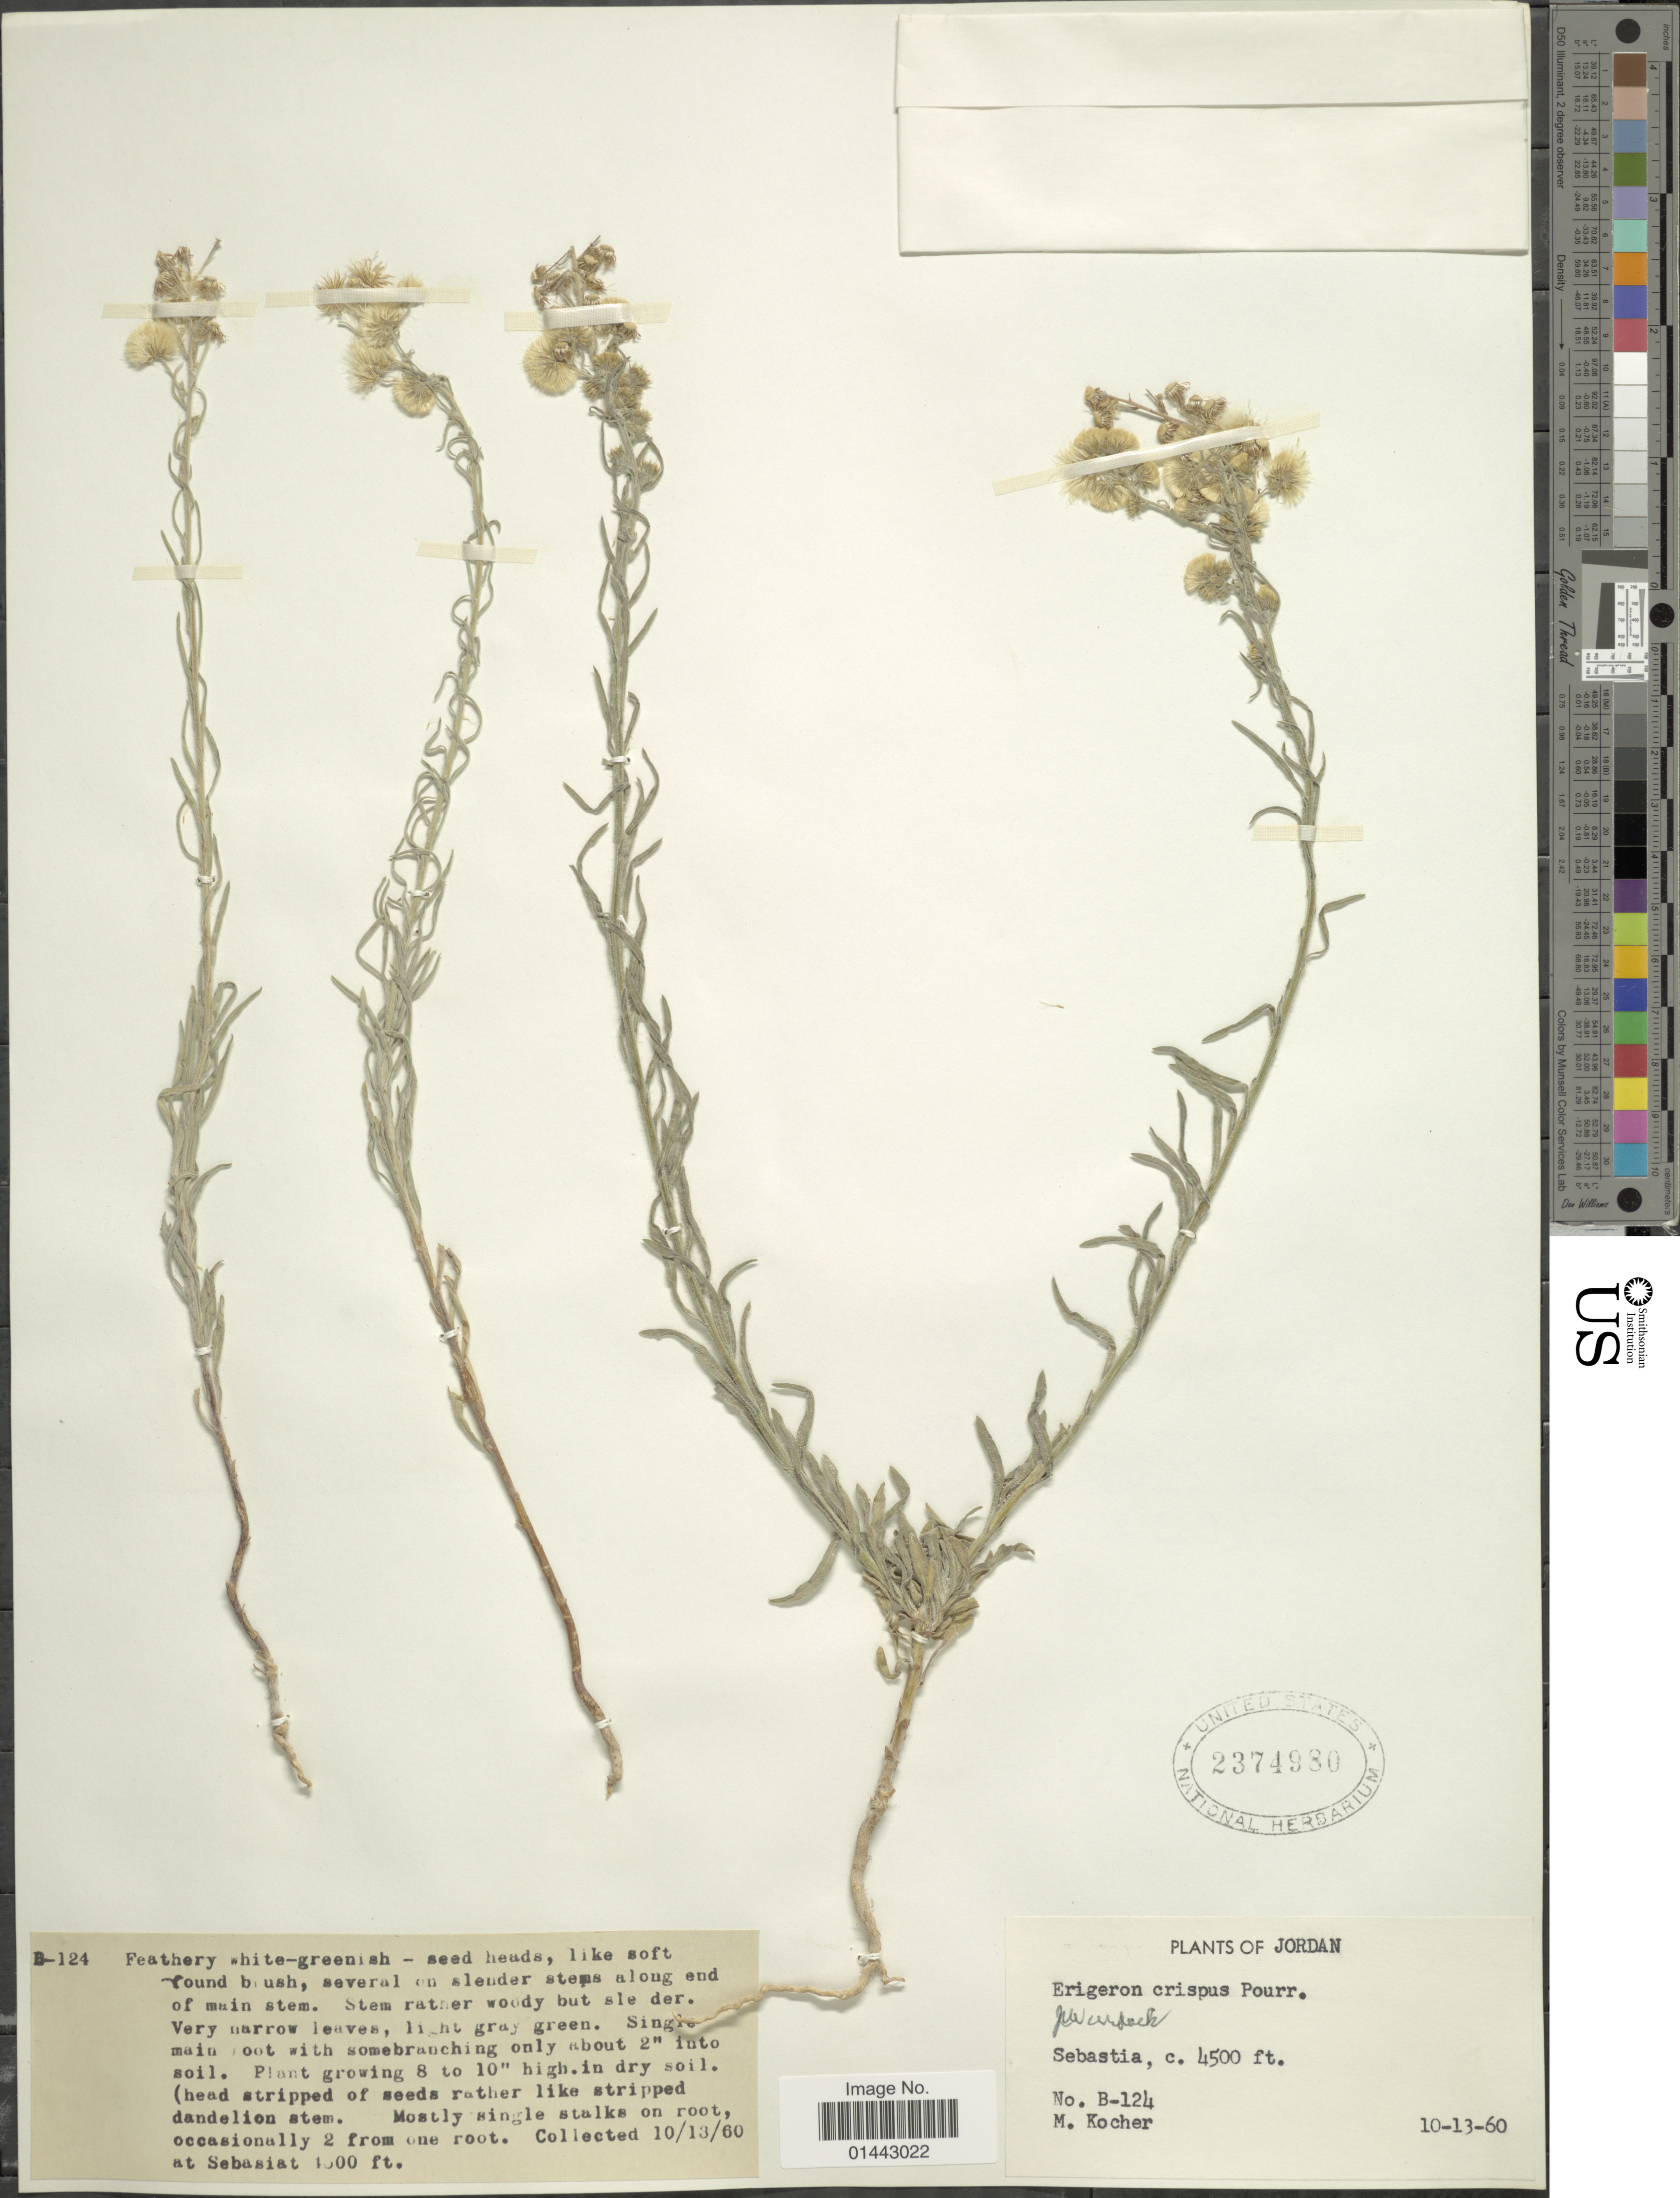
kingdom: Plantae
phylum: Tracheophyta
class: Magnoliopsida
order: Asterales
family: Asteraceae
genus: Erigeron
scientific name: Erigeron crispus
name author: Pourr.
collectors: M. Kocher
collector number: B-124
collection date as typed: Transcribed d/m/y: 13/10/60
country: Jordan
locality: Sebastia.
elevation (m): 1372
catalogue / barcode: US 2374980